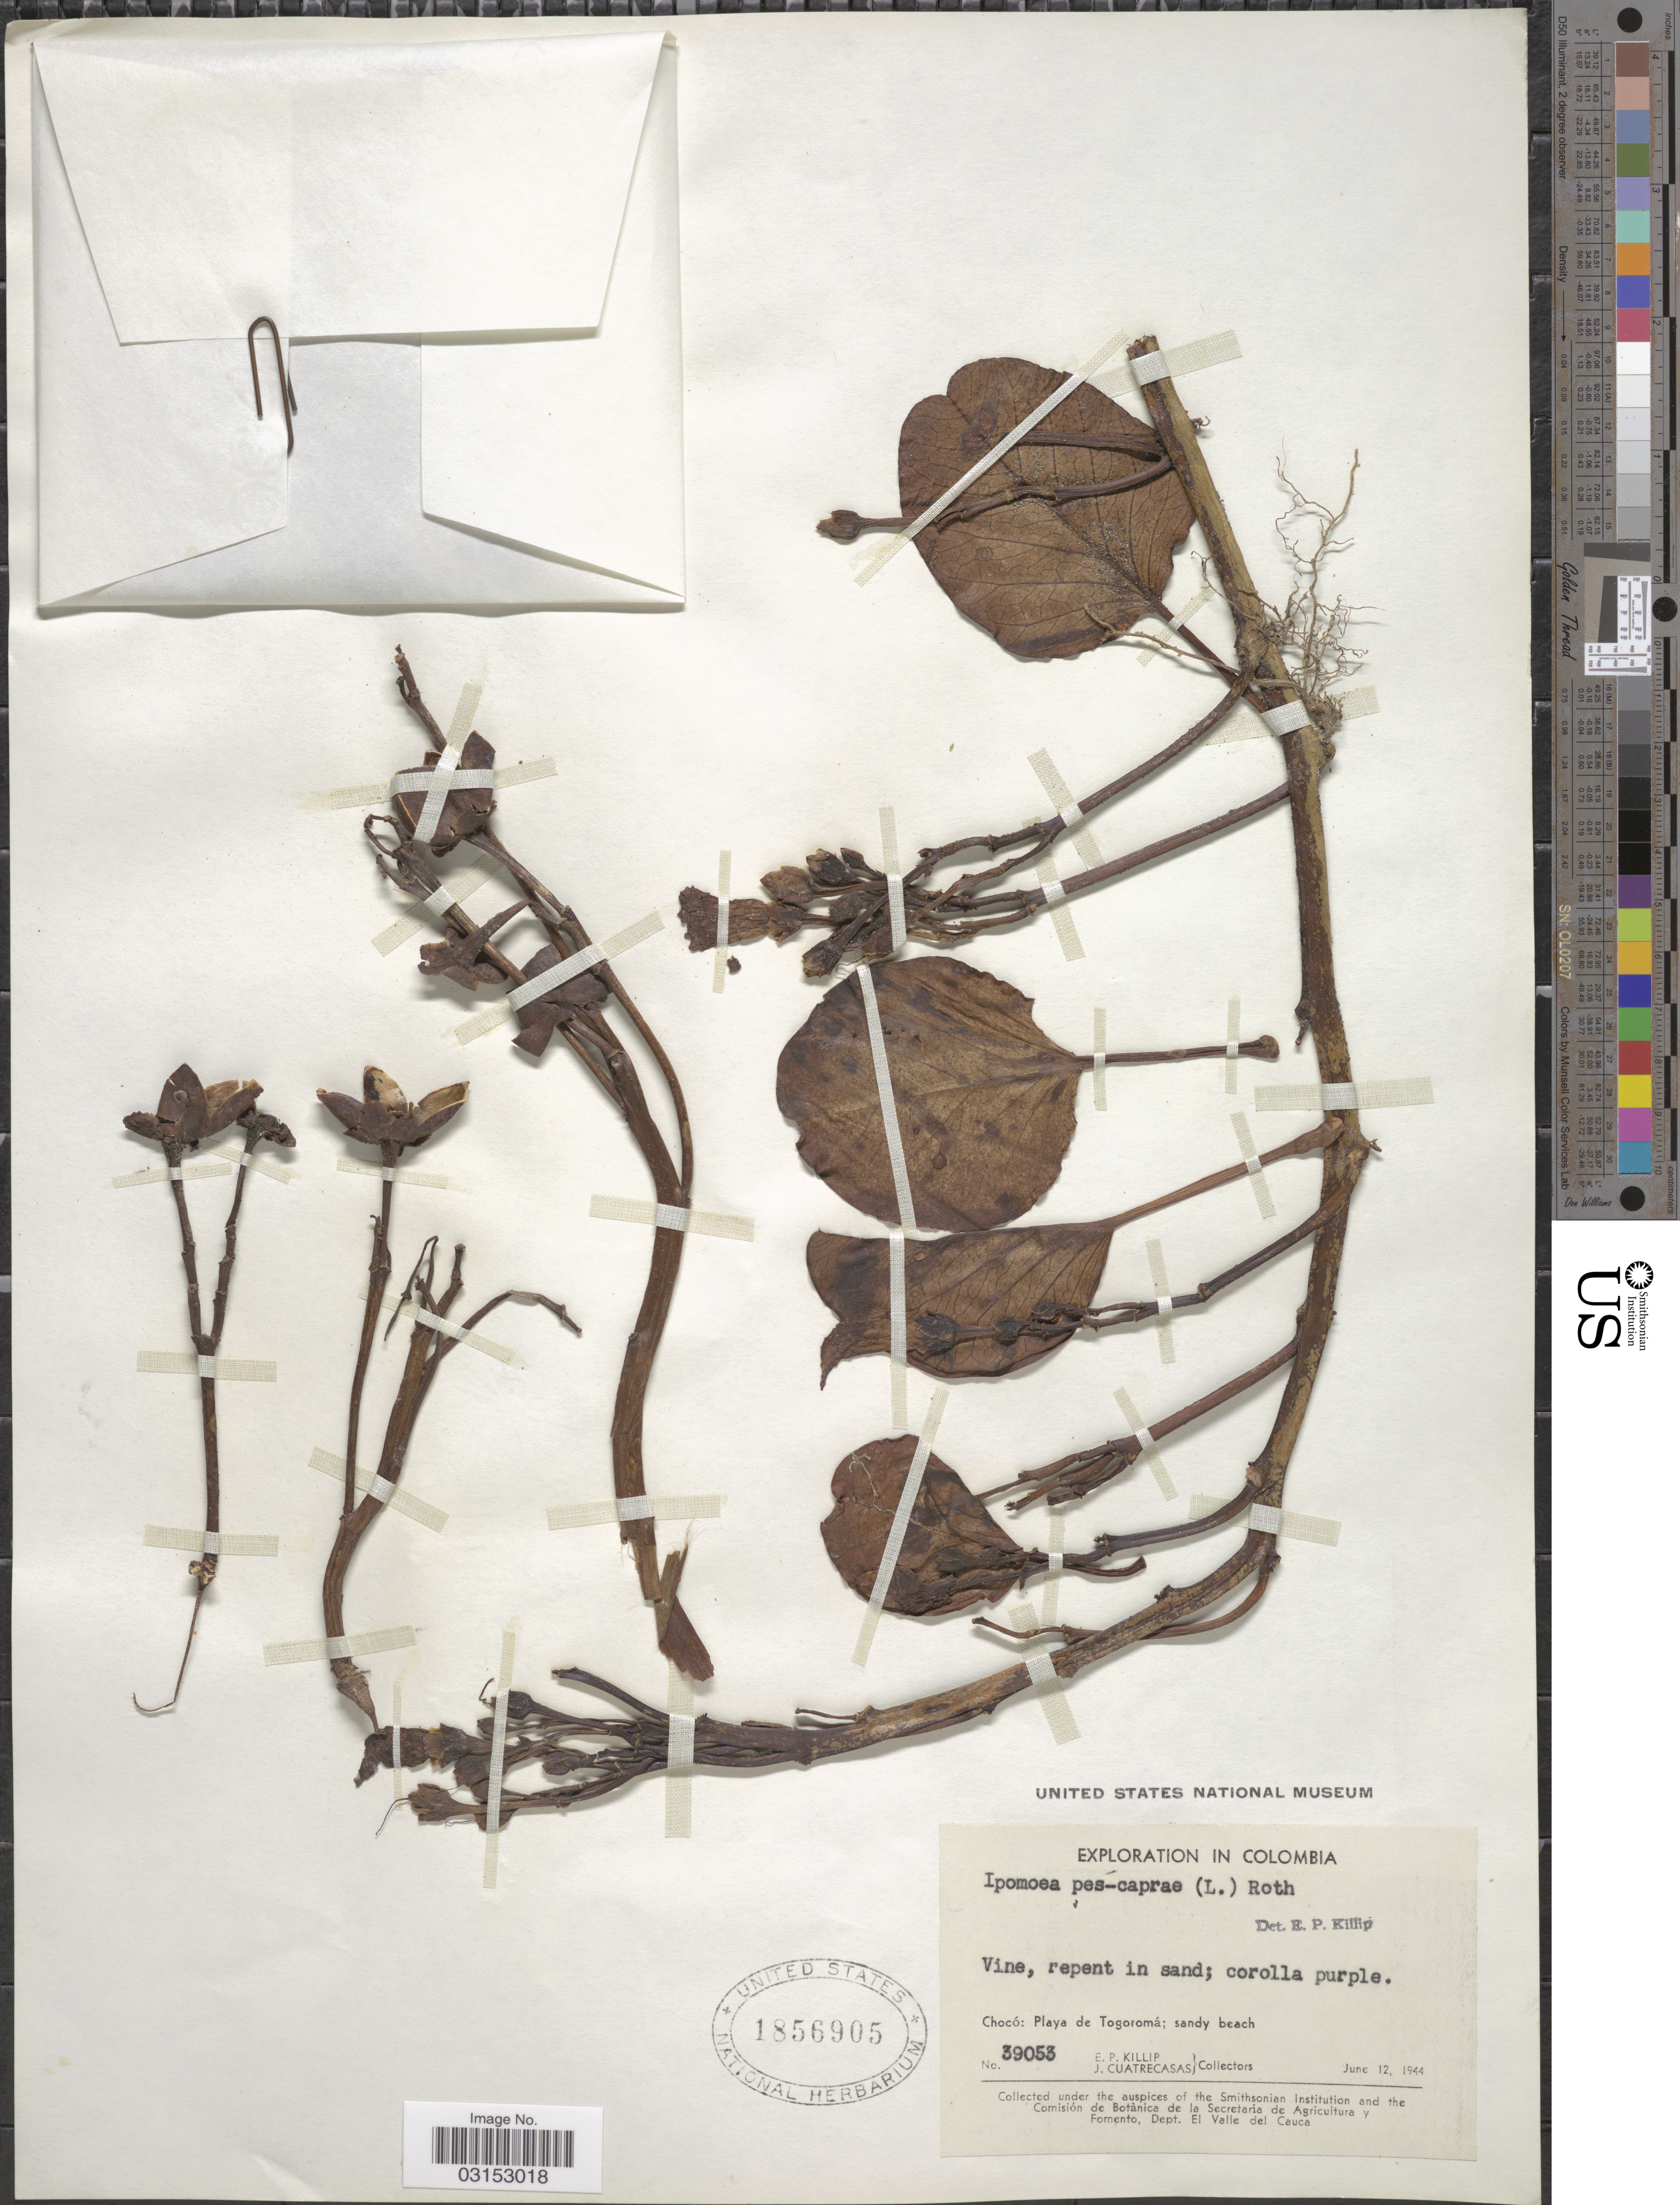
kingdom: Plantae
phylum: Tracheophyta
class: Magnoliopsida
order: Solanales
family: Convolvulaceae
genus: Ipomoea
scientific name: Ipomoea pes-caprae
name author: (L.) R. Br.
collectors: E. P. Killip & J. Cuatrecasas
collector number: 39053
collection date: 1944-06-12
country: Colombia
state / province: Chocó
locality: Playa de Togoromá.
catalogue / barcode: US 1856905